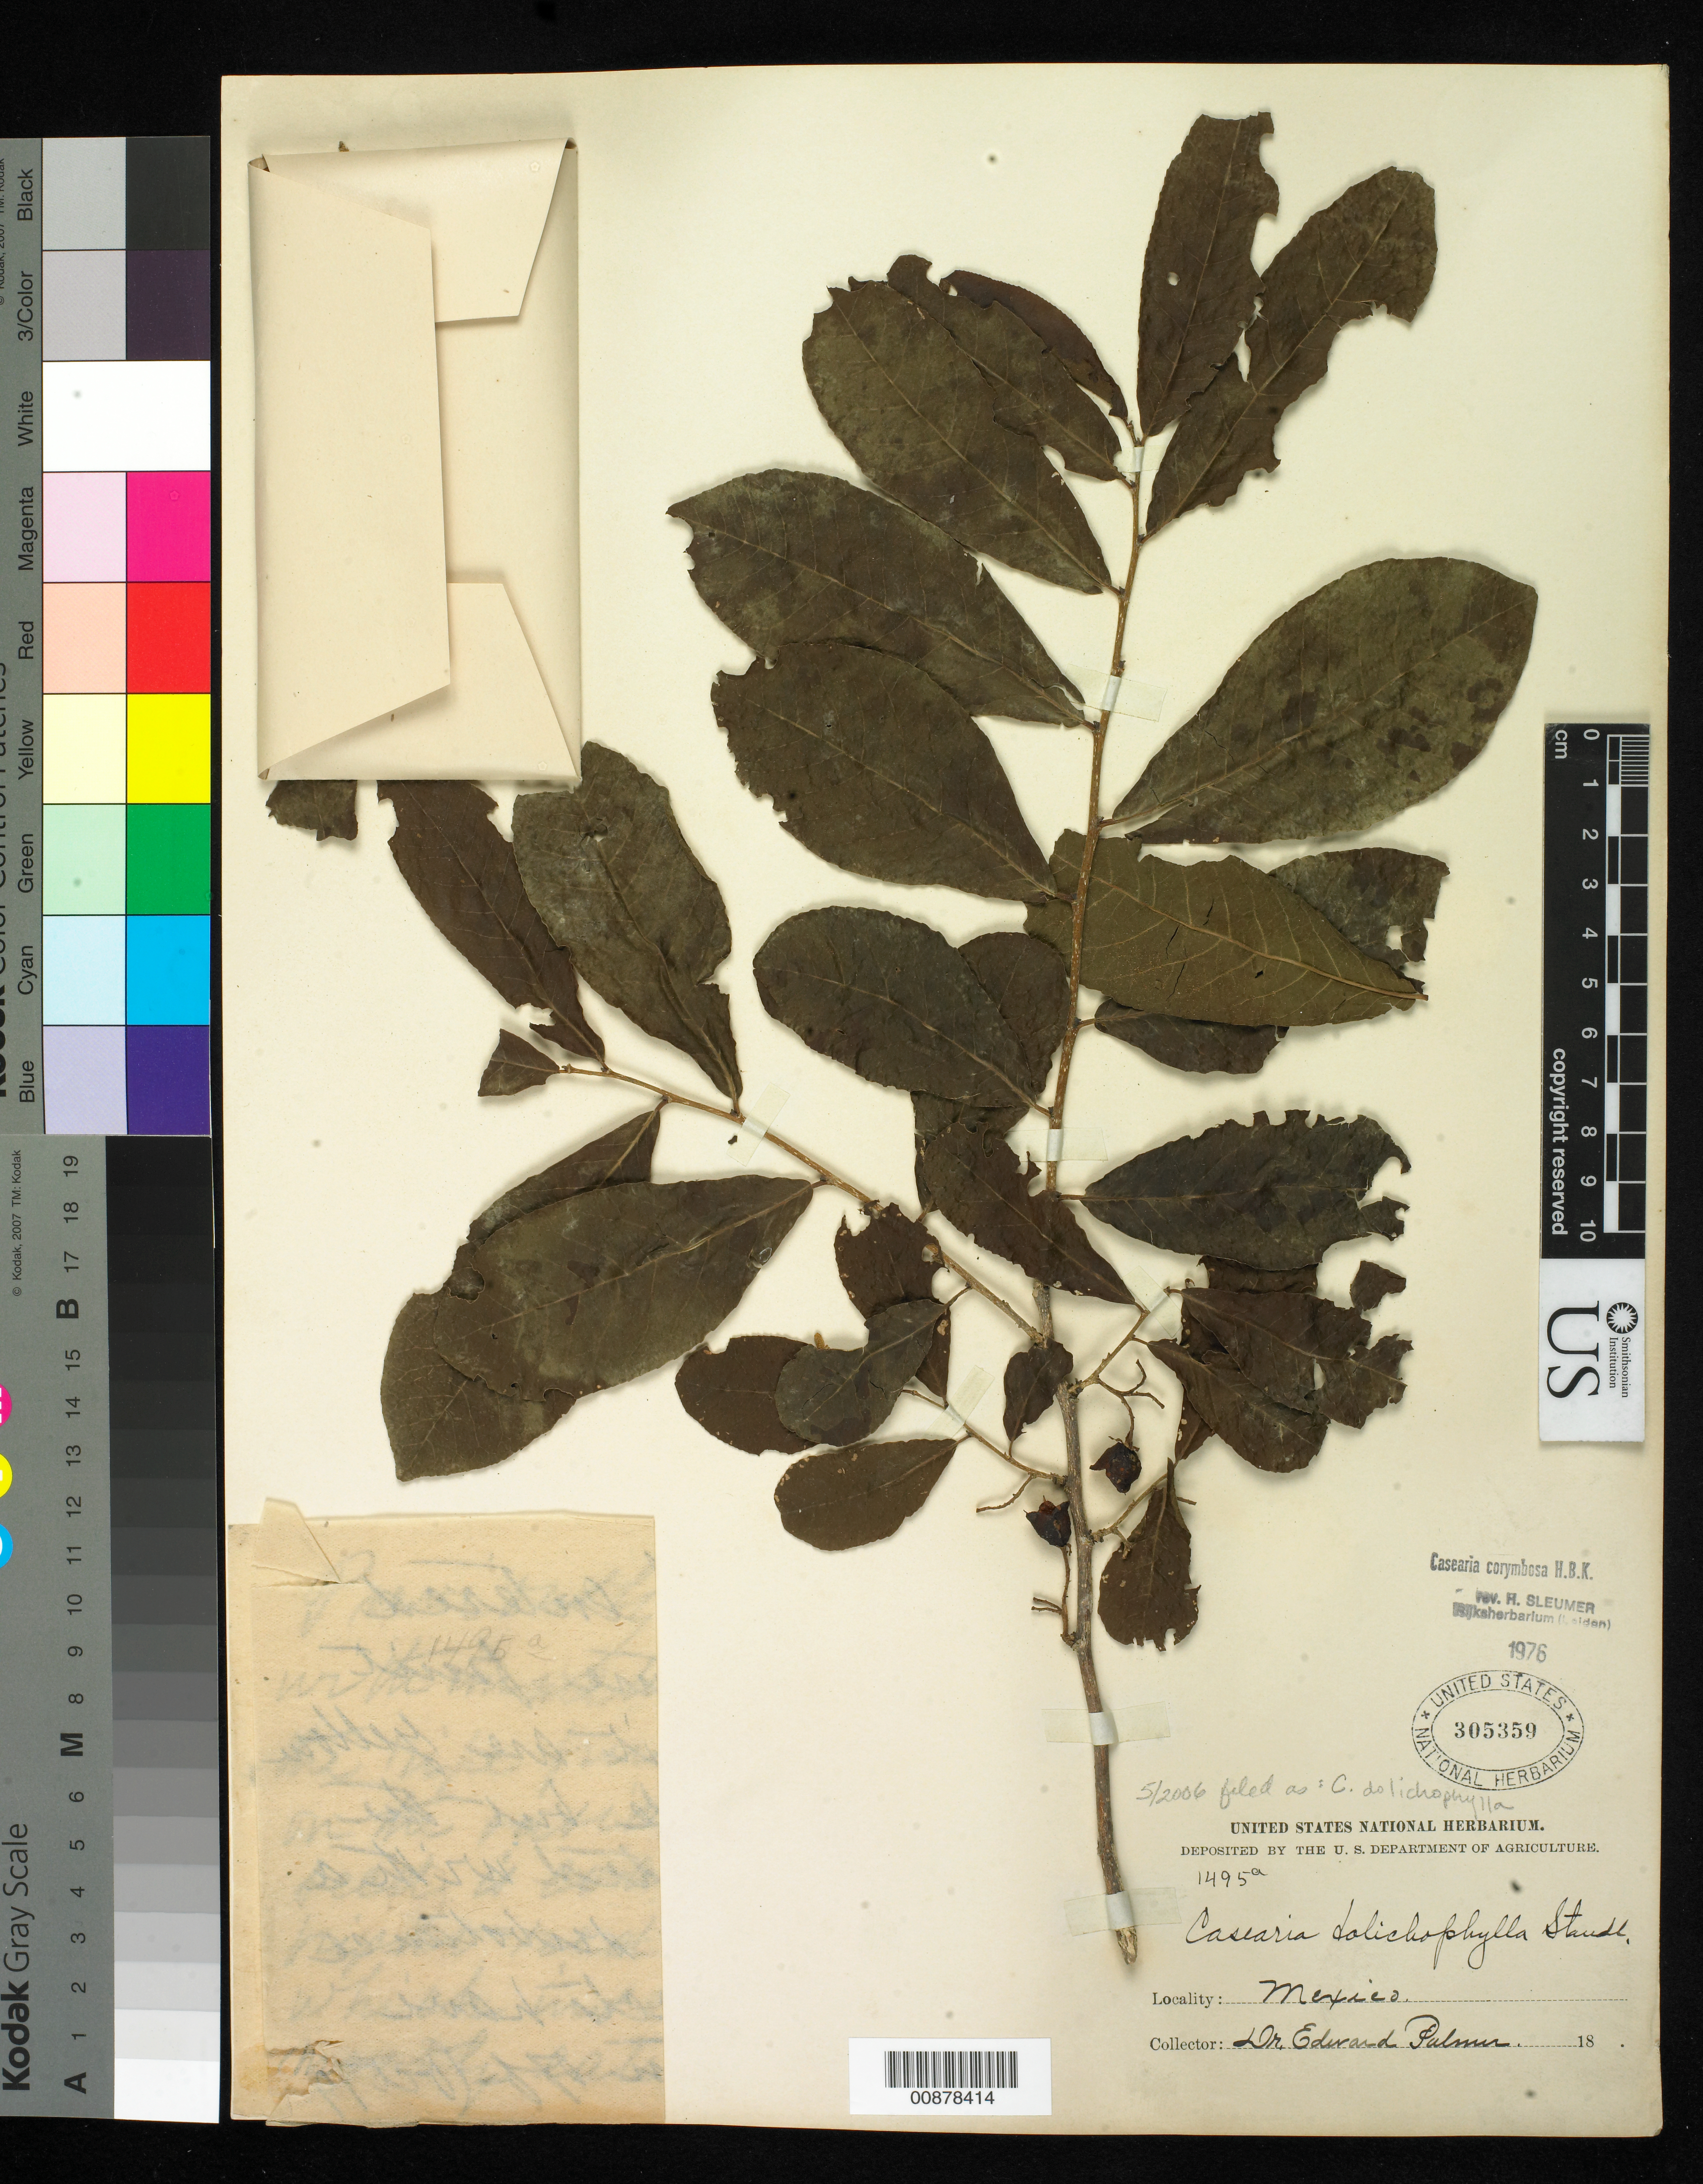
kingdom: Plantae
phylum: Tracheophyta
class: Magnoliopsida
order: Malpighiales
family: Salicaceae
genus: Casearia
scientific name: Casearia dolichophylla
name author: Standl.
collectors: E. Palmer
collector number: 1495 a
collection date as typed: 18--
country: Mexico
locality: Mexico.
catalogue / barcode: US 305359